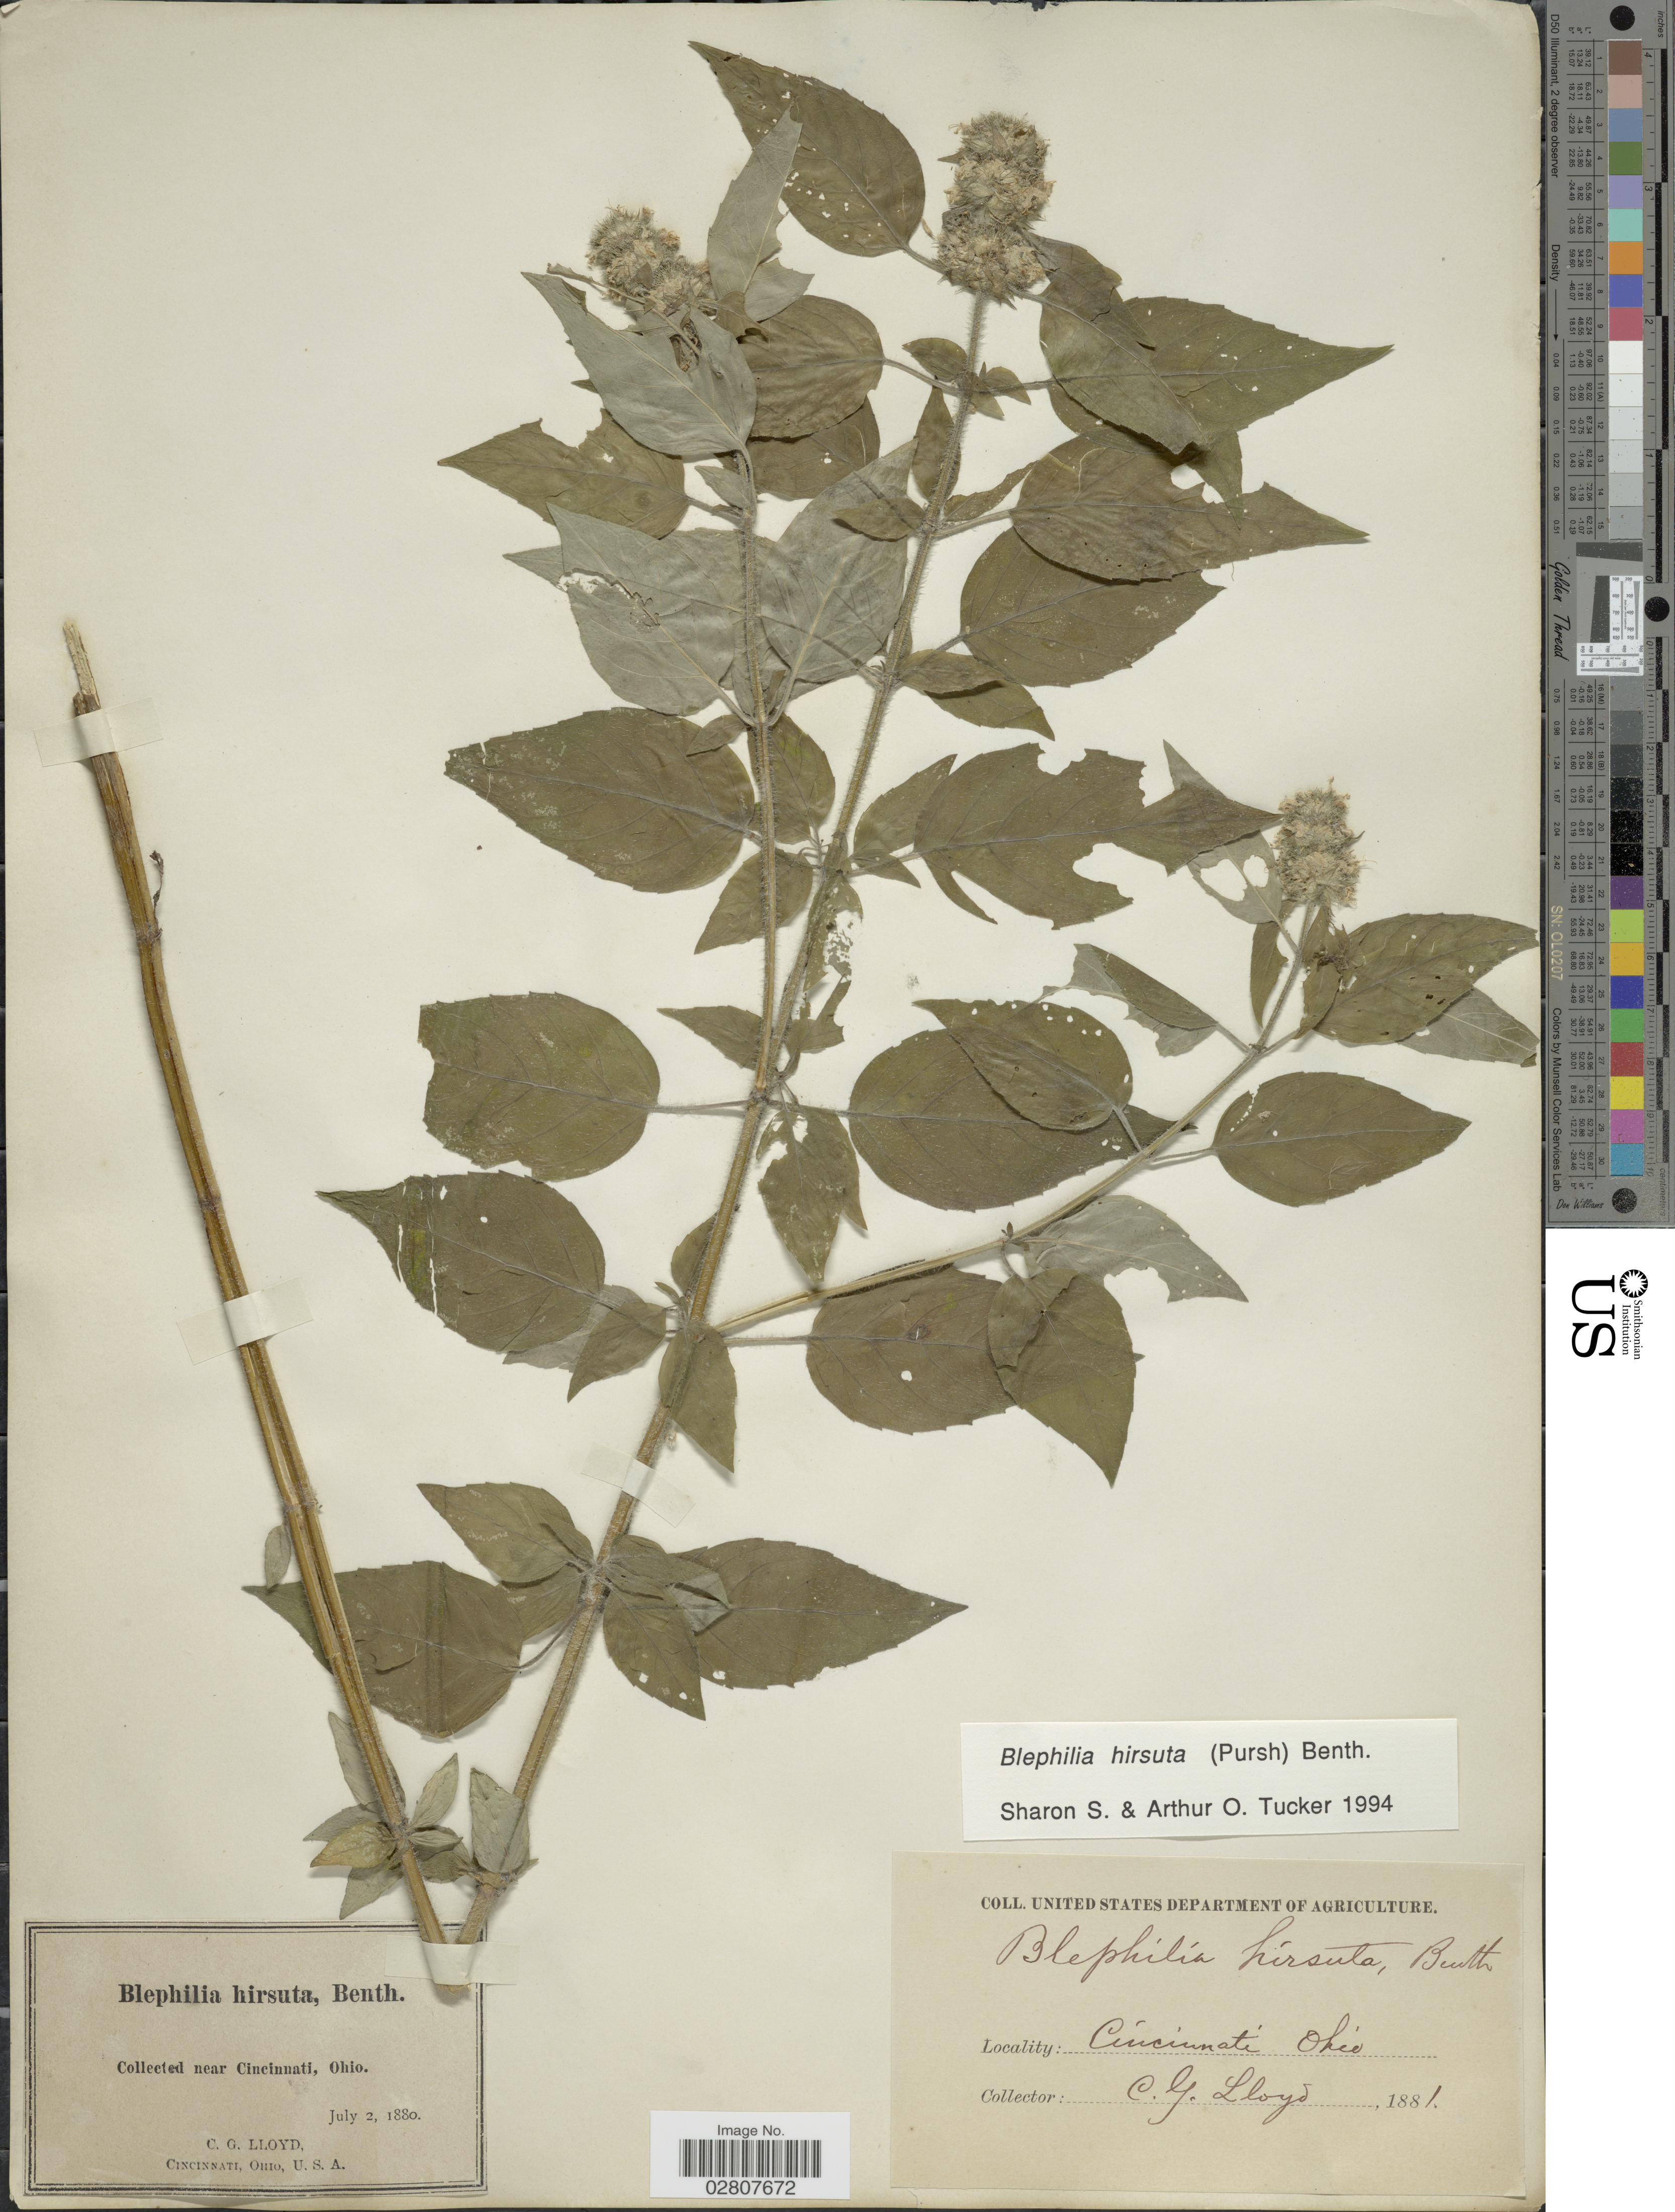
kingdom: Plantae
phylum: Tracheophyta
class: Magnoliopsida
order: Lamiales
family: Lamiaceae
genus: Blephilia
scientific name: Blephilia hirsuta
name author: (Pursh) Benth.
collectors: C. G. Lloyd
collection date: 1880-07-02/1881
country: United States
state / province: Ohio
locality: Near Cincinnati.